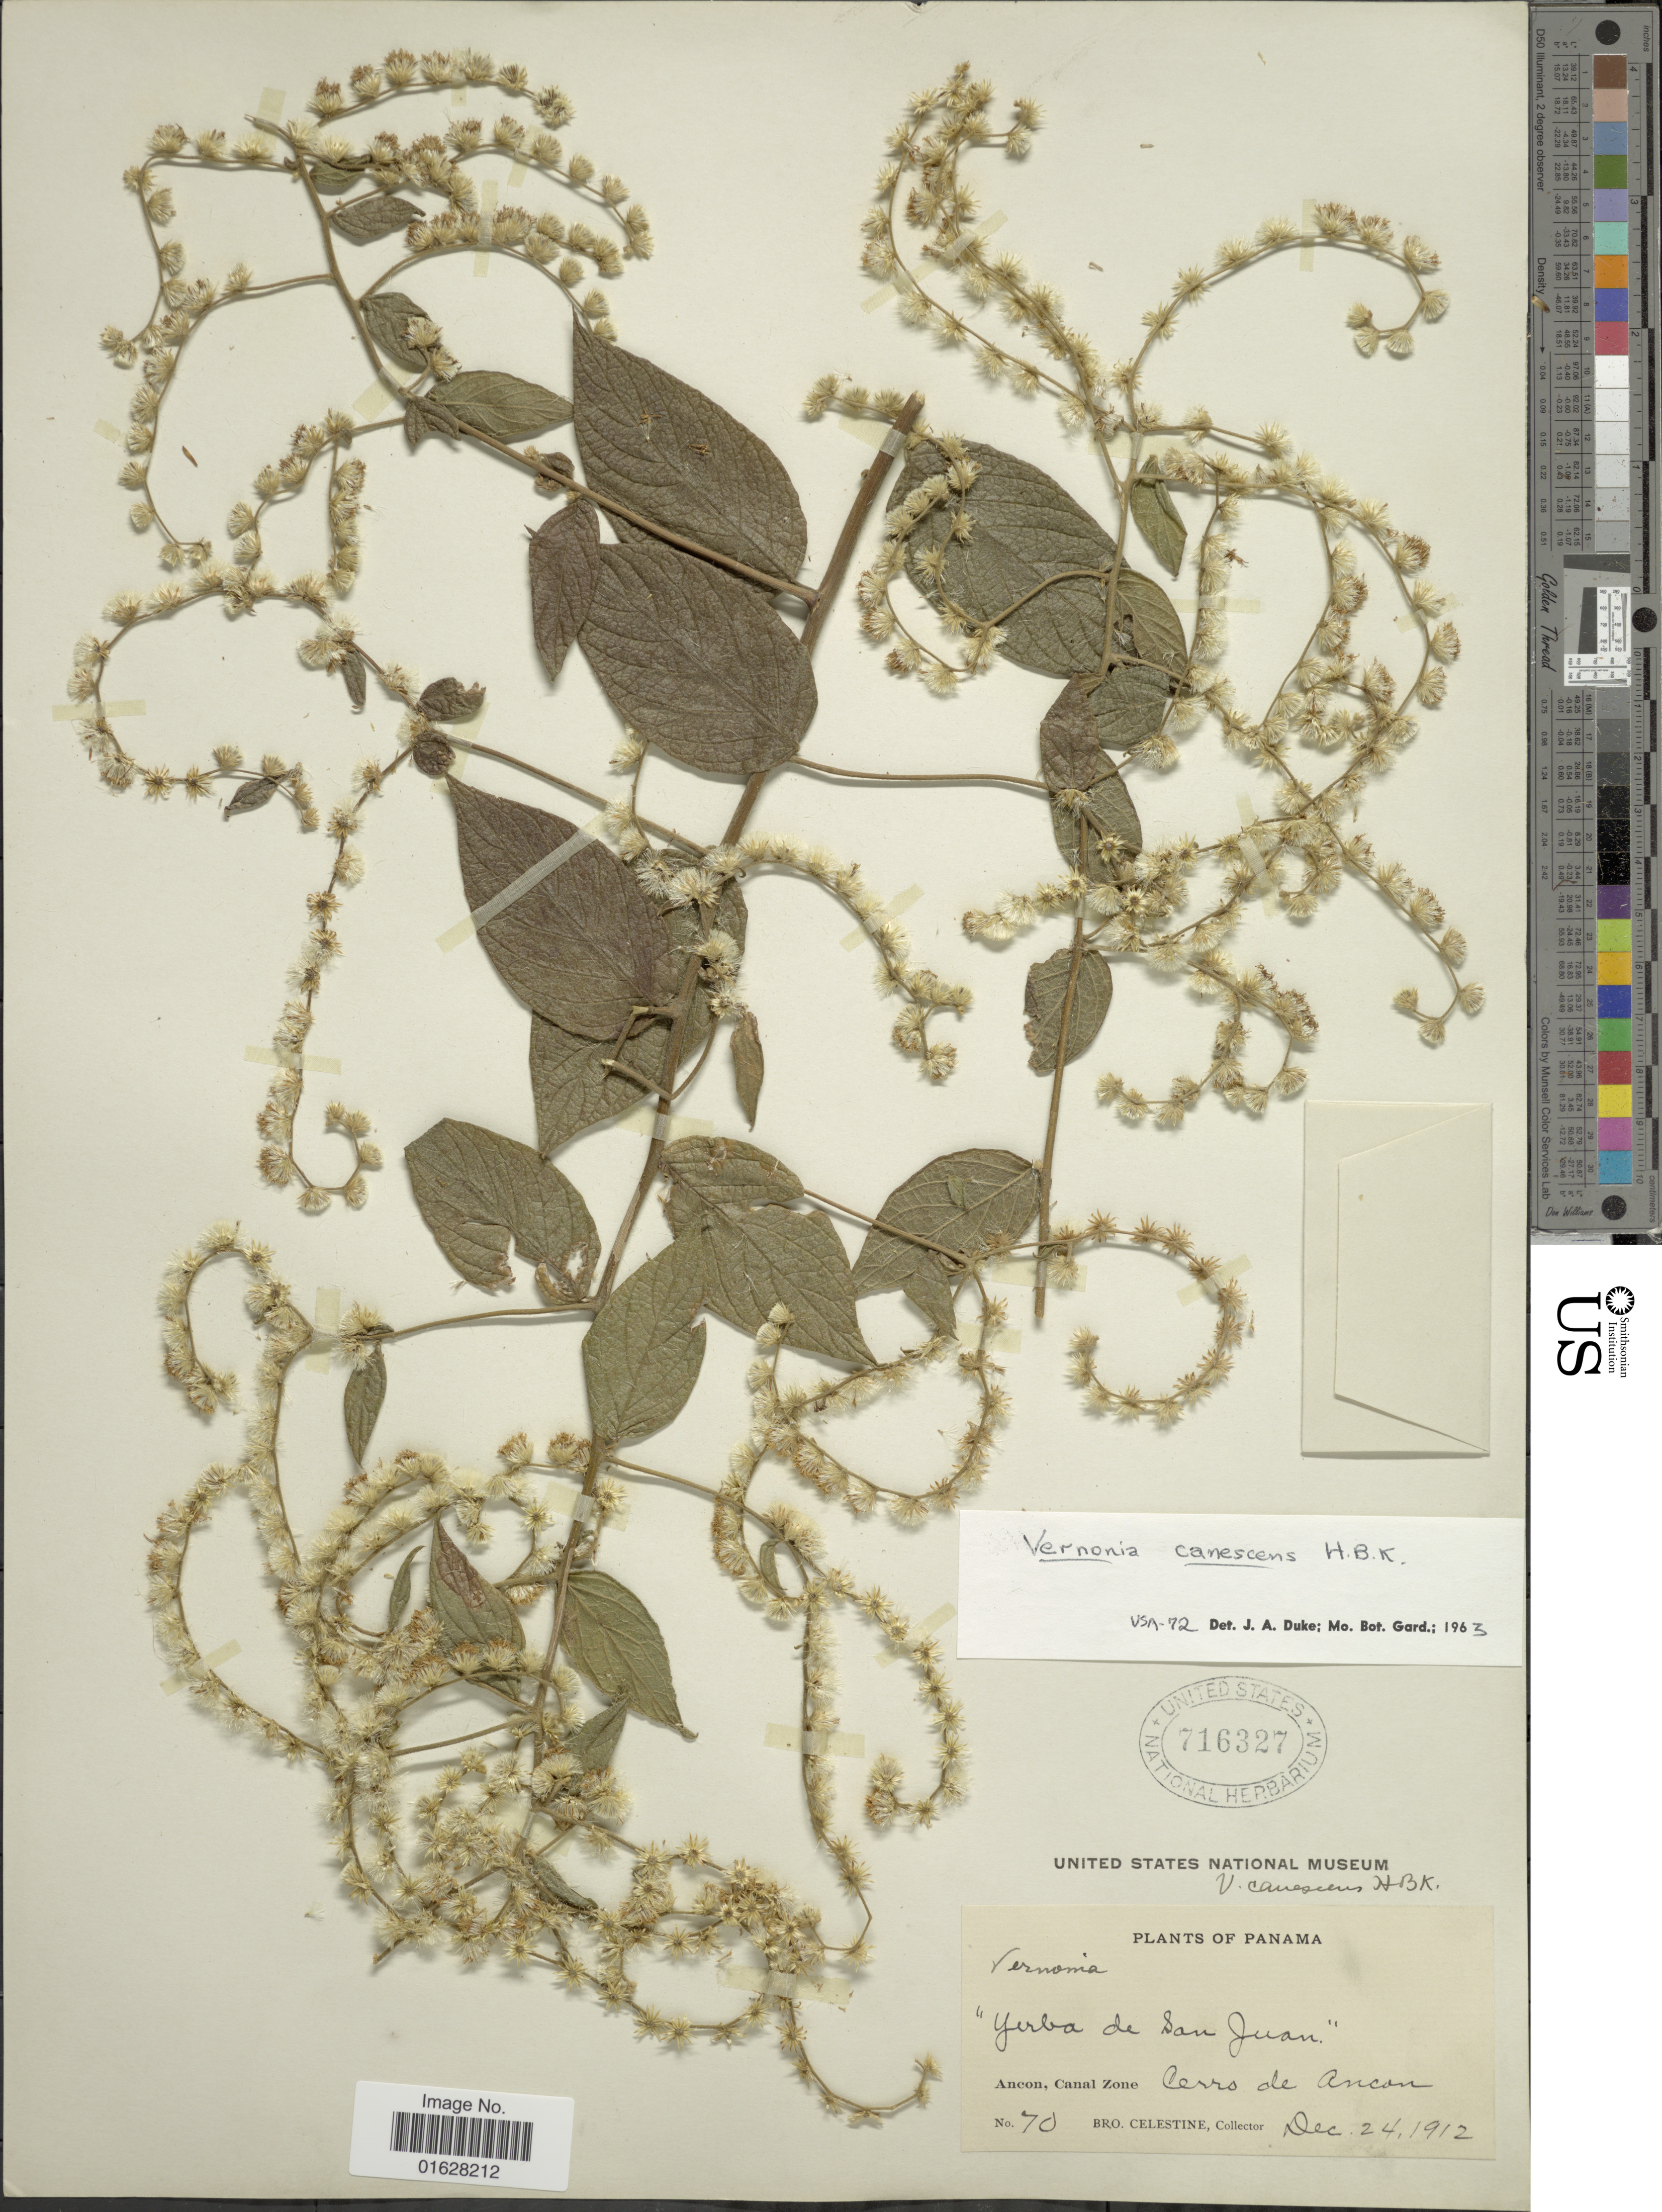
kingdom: Plantae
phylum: Tracheophyta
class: Magnoliopsida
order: Asterales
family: Asteraceae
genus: Lepidaploa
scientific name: Lepidaploa canescens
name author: (Kunth) H. Rob.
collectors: B. Celestine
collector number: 70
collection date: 1912-12-24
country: Panama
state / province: Colón / Panamá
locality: Yerba de San Juan, Ancon, Canal Zone, Cerro de Ancon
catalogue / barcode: US 716327